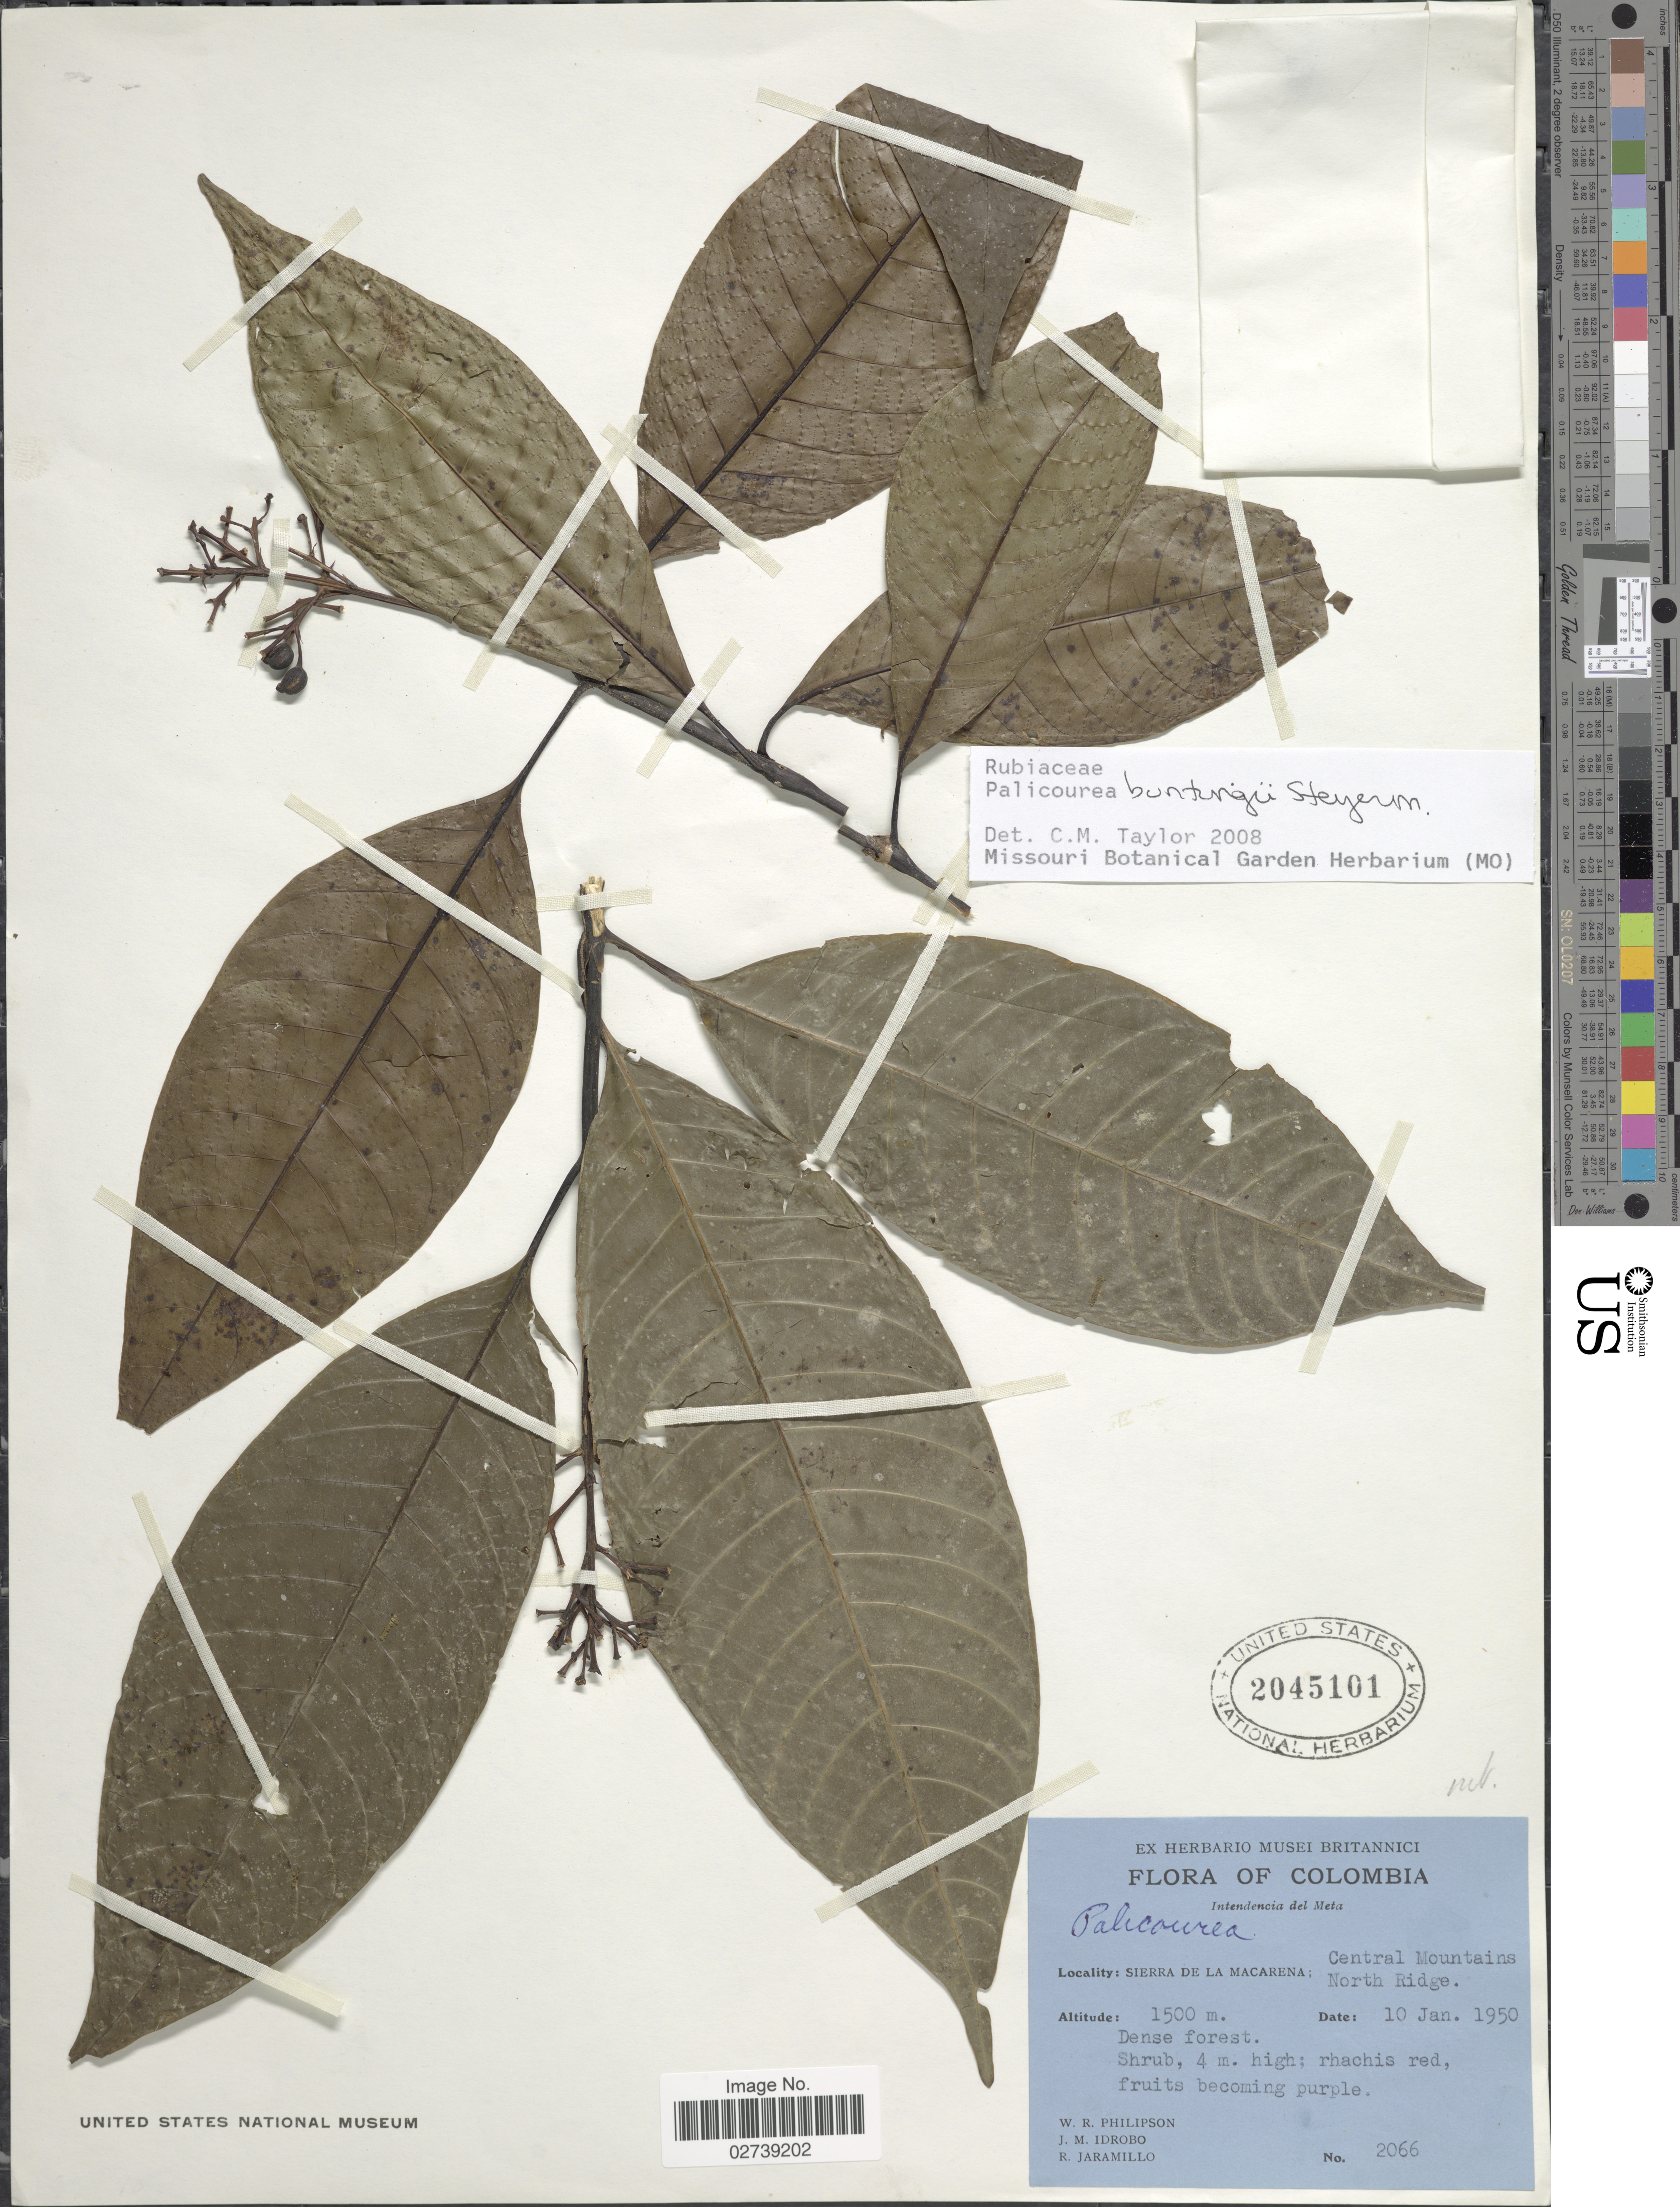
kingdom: Plantae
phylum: Tracheophyta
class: Magnoliopsida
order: Gentianales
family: Rubiaceae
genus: Palicourea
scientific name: Palicourea buntingii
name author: Steyerm.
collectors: W. R. Philipson, J. M. Idrobo & R. Jaramillo M.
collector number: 2066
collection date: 1950-01-10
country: Colombia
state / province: Meta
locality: Intendencia del Meta. Sierra de La Macarena; Central Mountains North Ridge.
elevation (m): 1500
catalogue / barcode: US 2045101